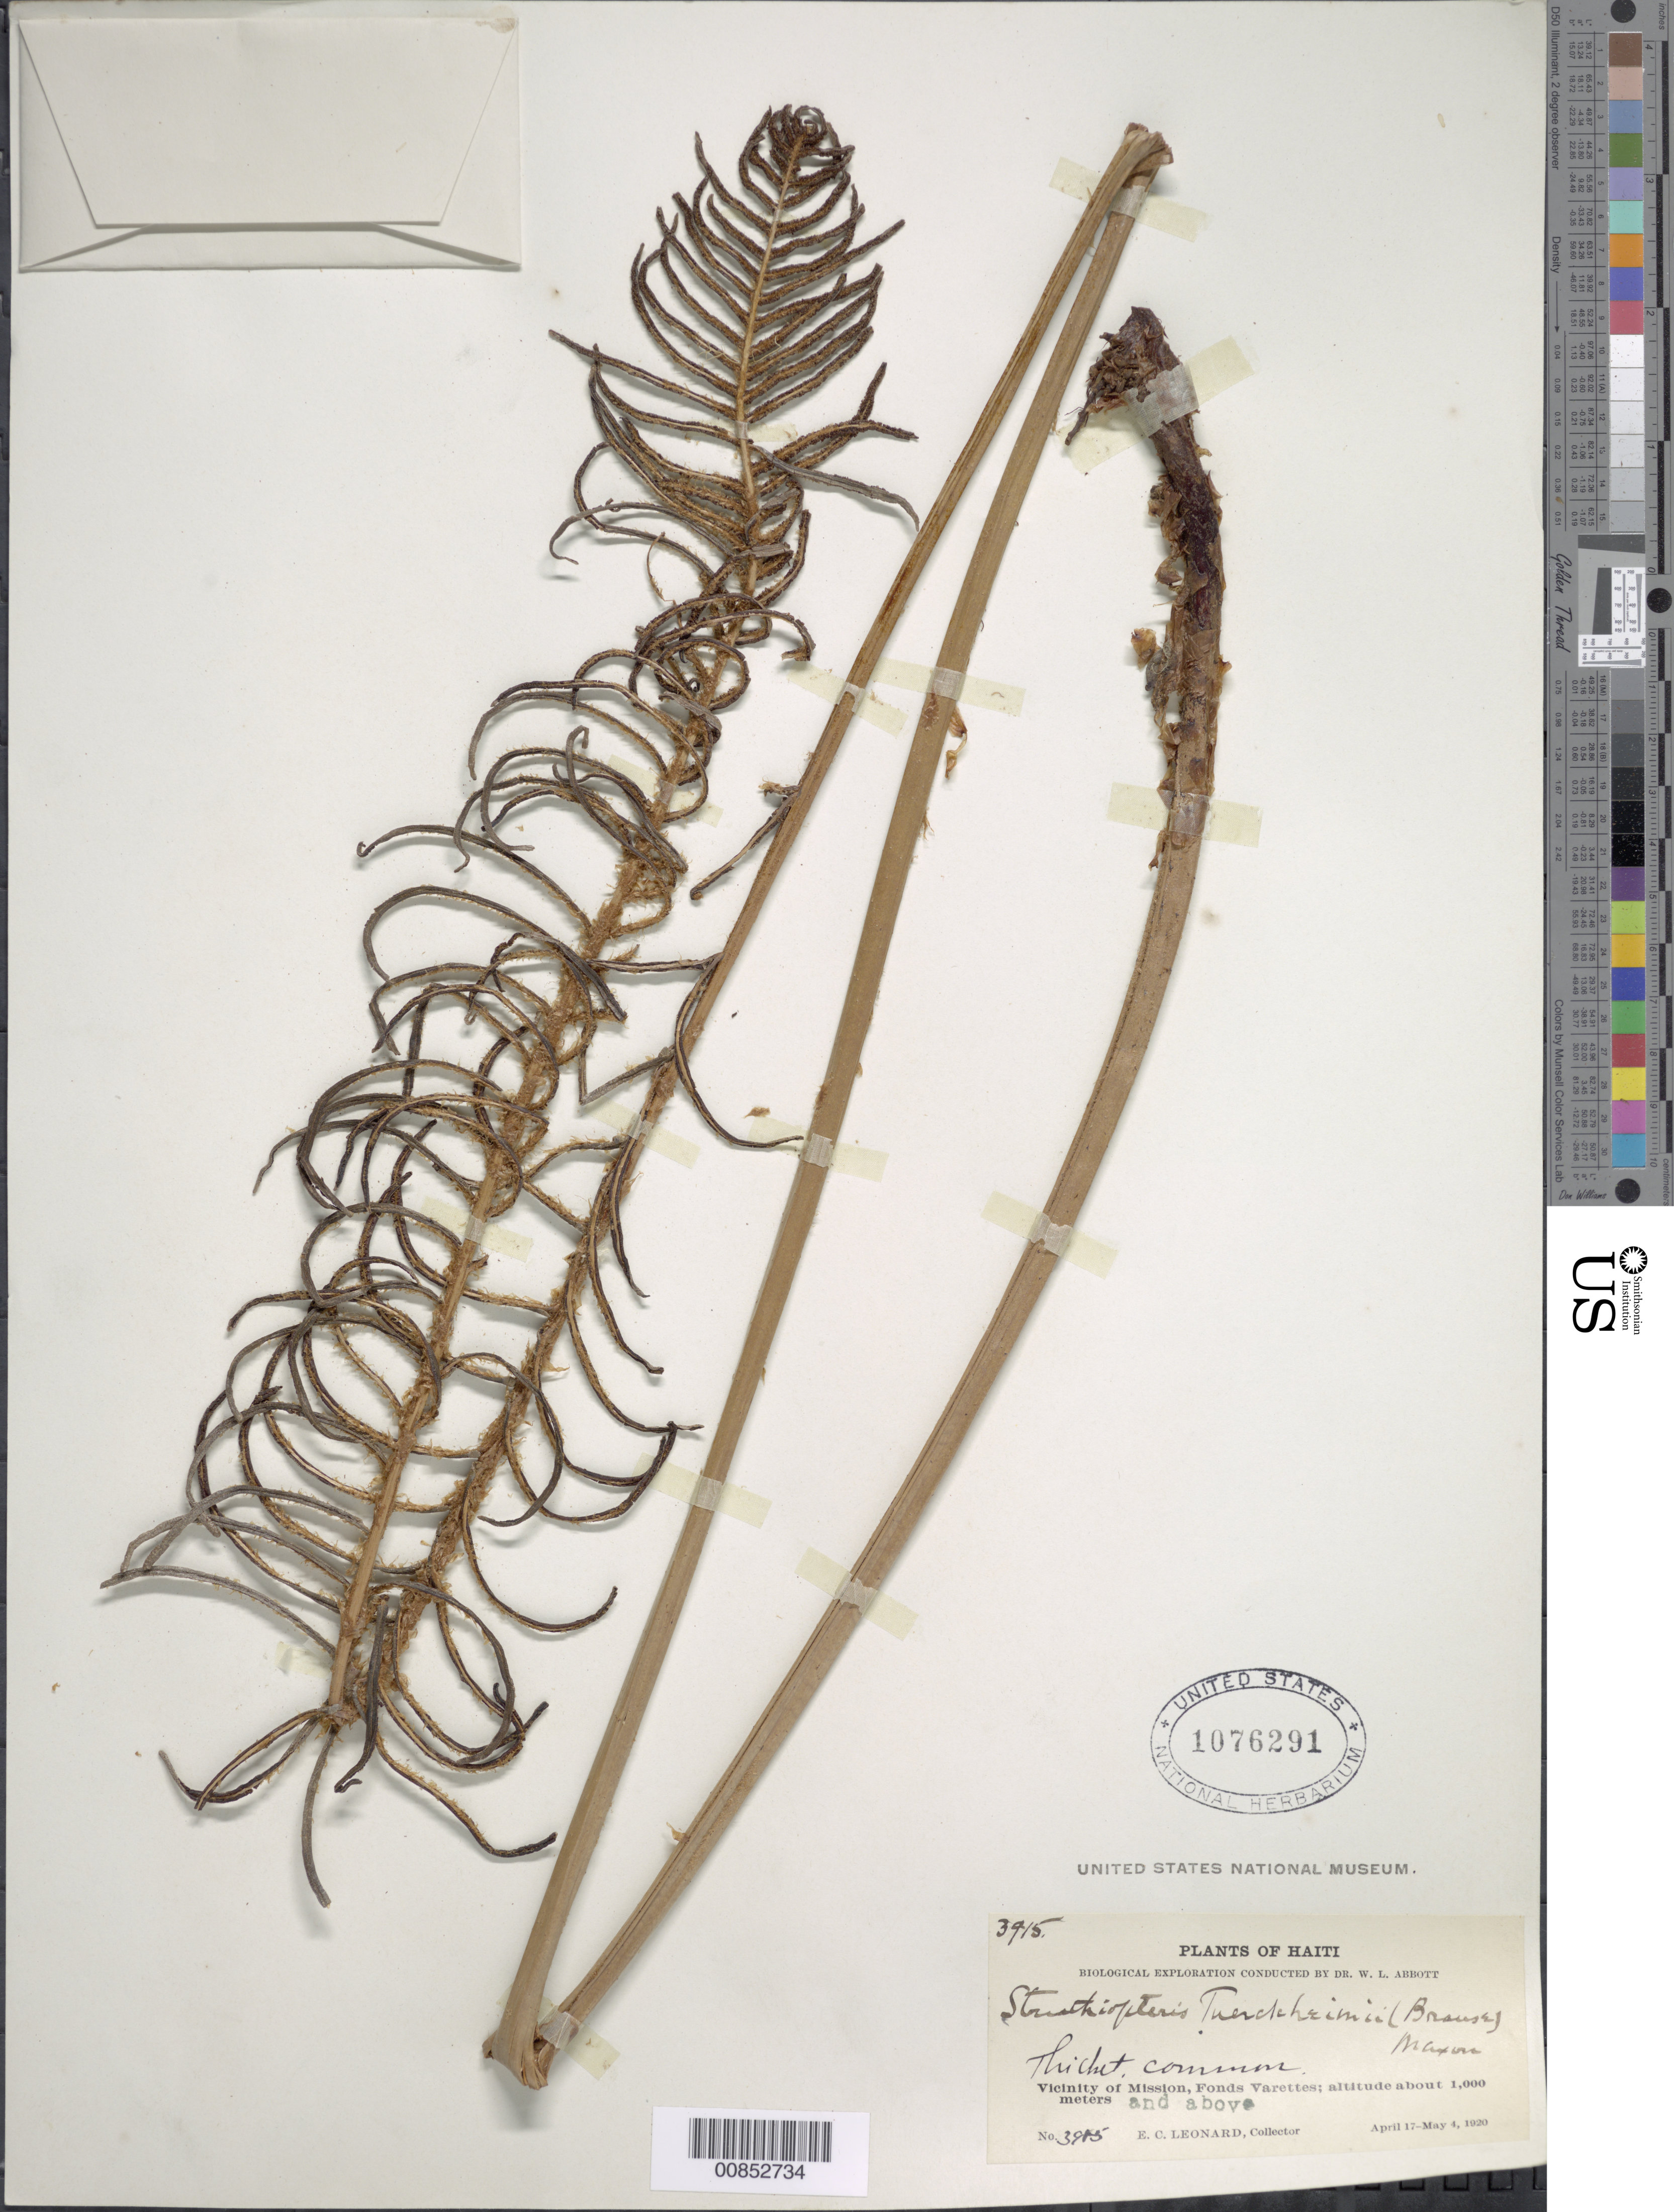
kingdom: Plantae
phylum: Tracheophyta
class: Polypodiopsida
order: Polypodiales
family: Blechnaceae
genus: Blechnum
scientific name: Blechnum tuerckheimii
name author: Brause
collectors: E. C. Leonard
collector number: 3915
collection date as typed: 17 Apr 1920 to 04 May 1920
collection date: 1920-04-17/1920-05-04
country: Haiti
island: Hispaniola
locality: Fonds Varettes, vicinity Mission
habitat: Thicket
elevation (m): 1000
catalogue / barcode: US 1076291